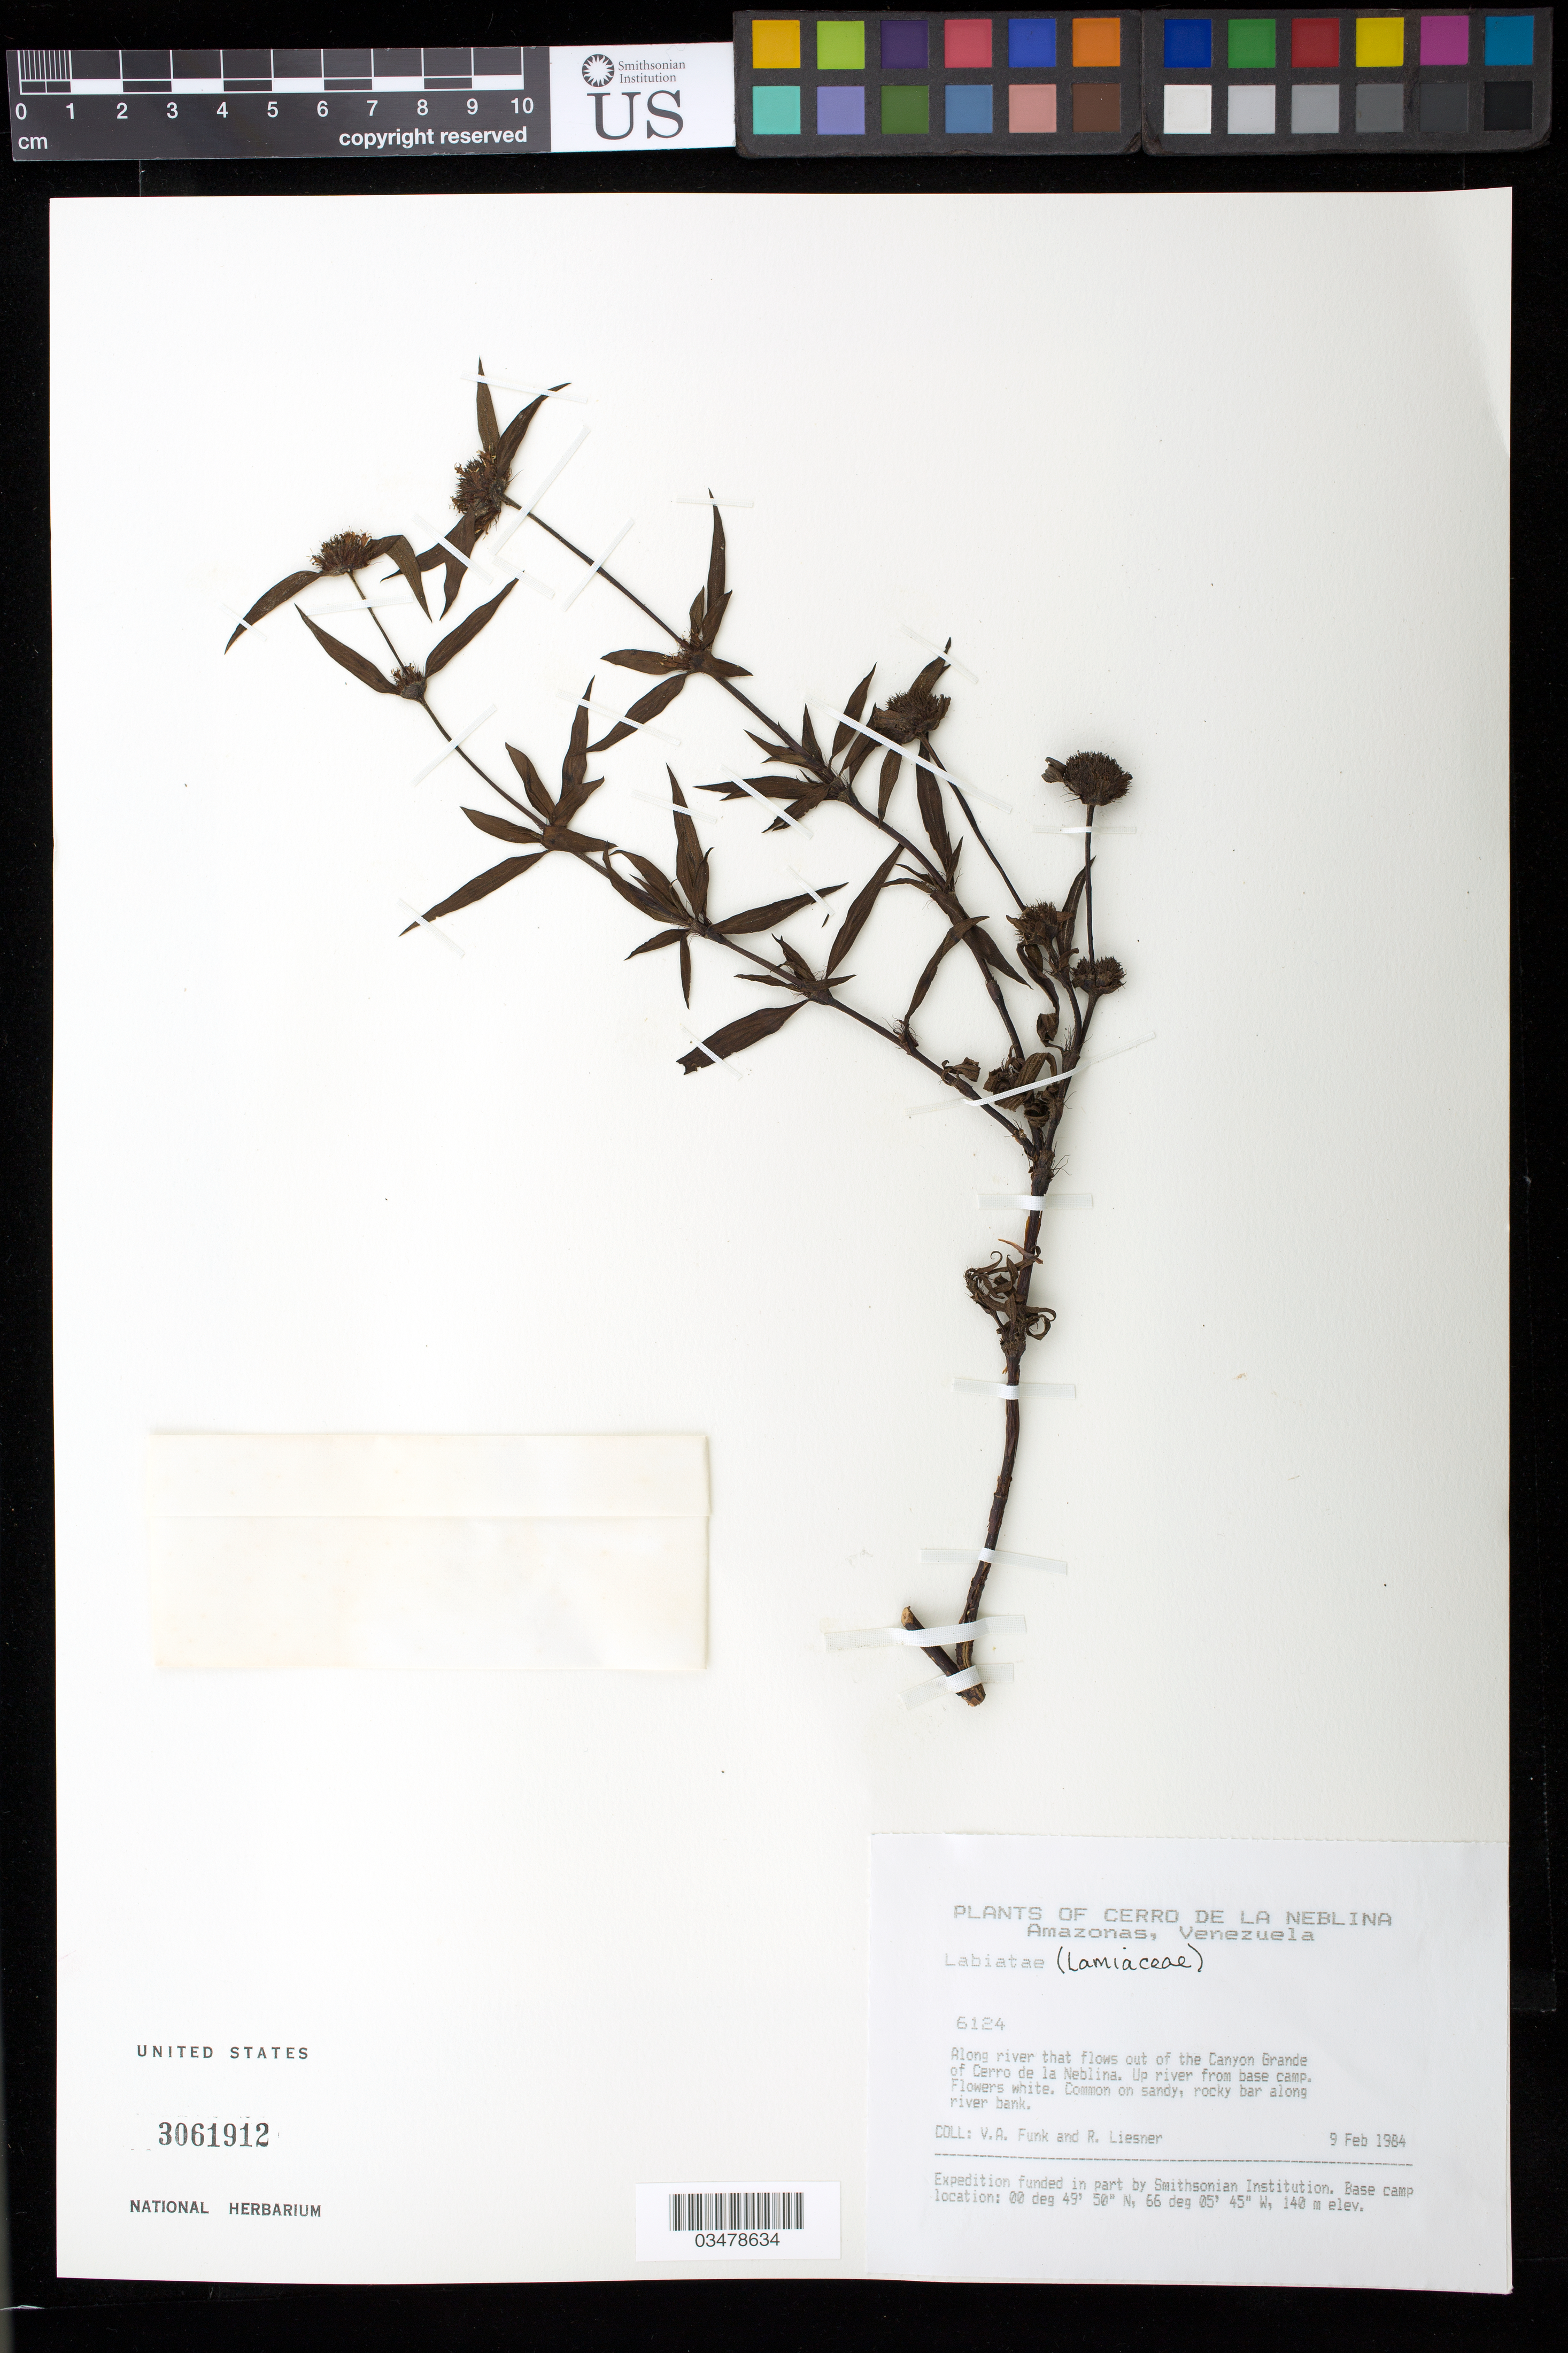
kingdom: Plantae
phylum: Tracheophyta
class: Magnoliopsida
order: Gentianales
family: Rubiaceae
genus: Borreria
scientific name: Borreria sp.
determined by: Kelloff, Carol L.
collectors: V. Funk & R. L. Liesner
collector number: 6124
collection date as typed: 09 Feb 1984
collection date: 1984-02-09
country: Venezuela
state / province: Amazonas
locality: Along river that flows out of the Canyon Grande of Cerro de la Neblina; up river from base camp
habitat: On sandy, rocky bar along river bank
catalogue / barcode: US 3061912